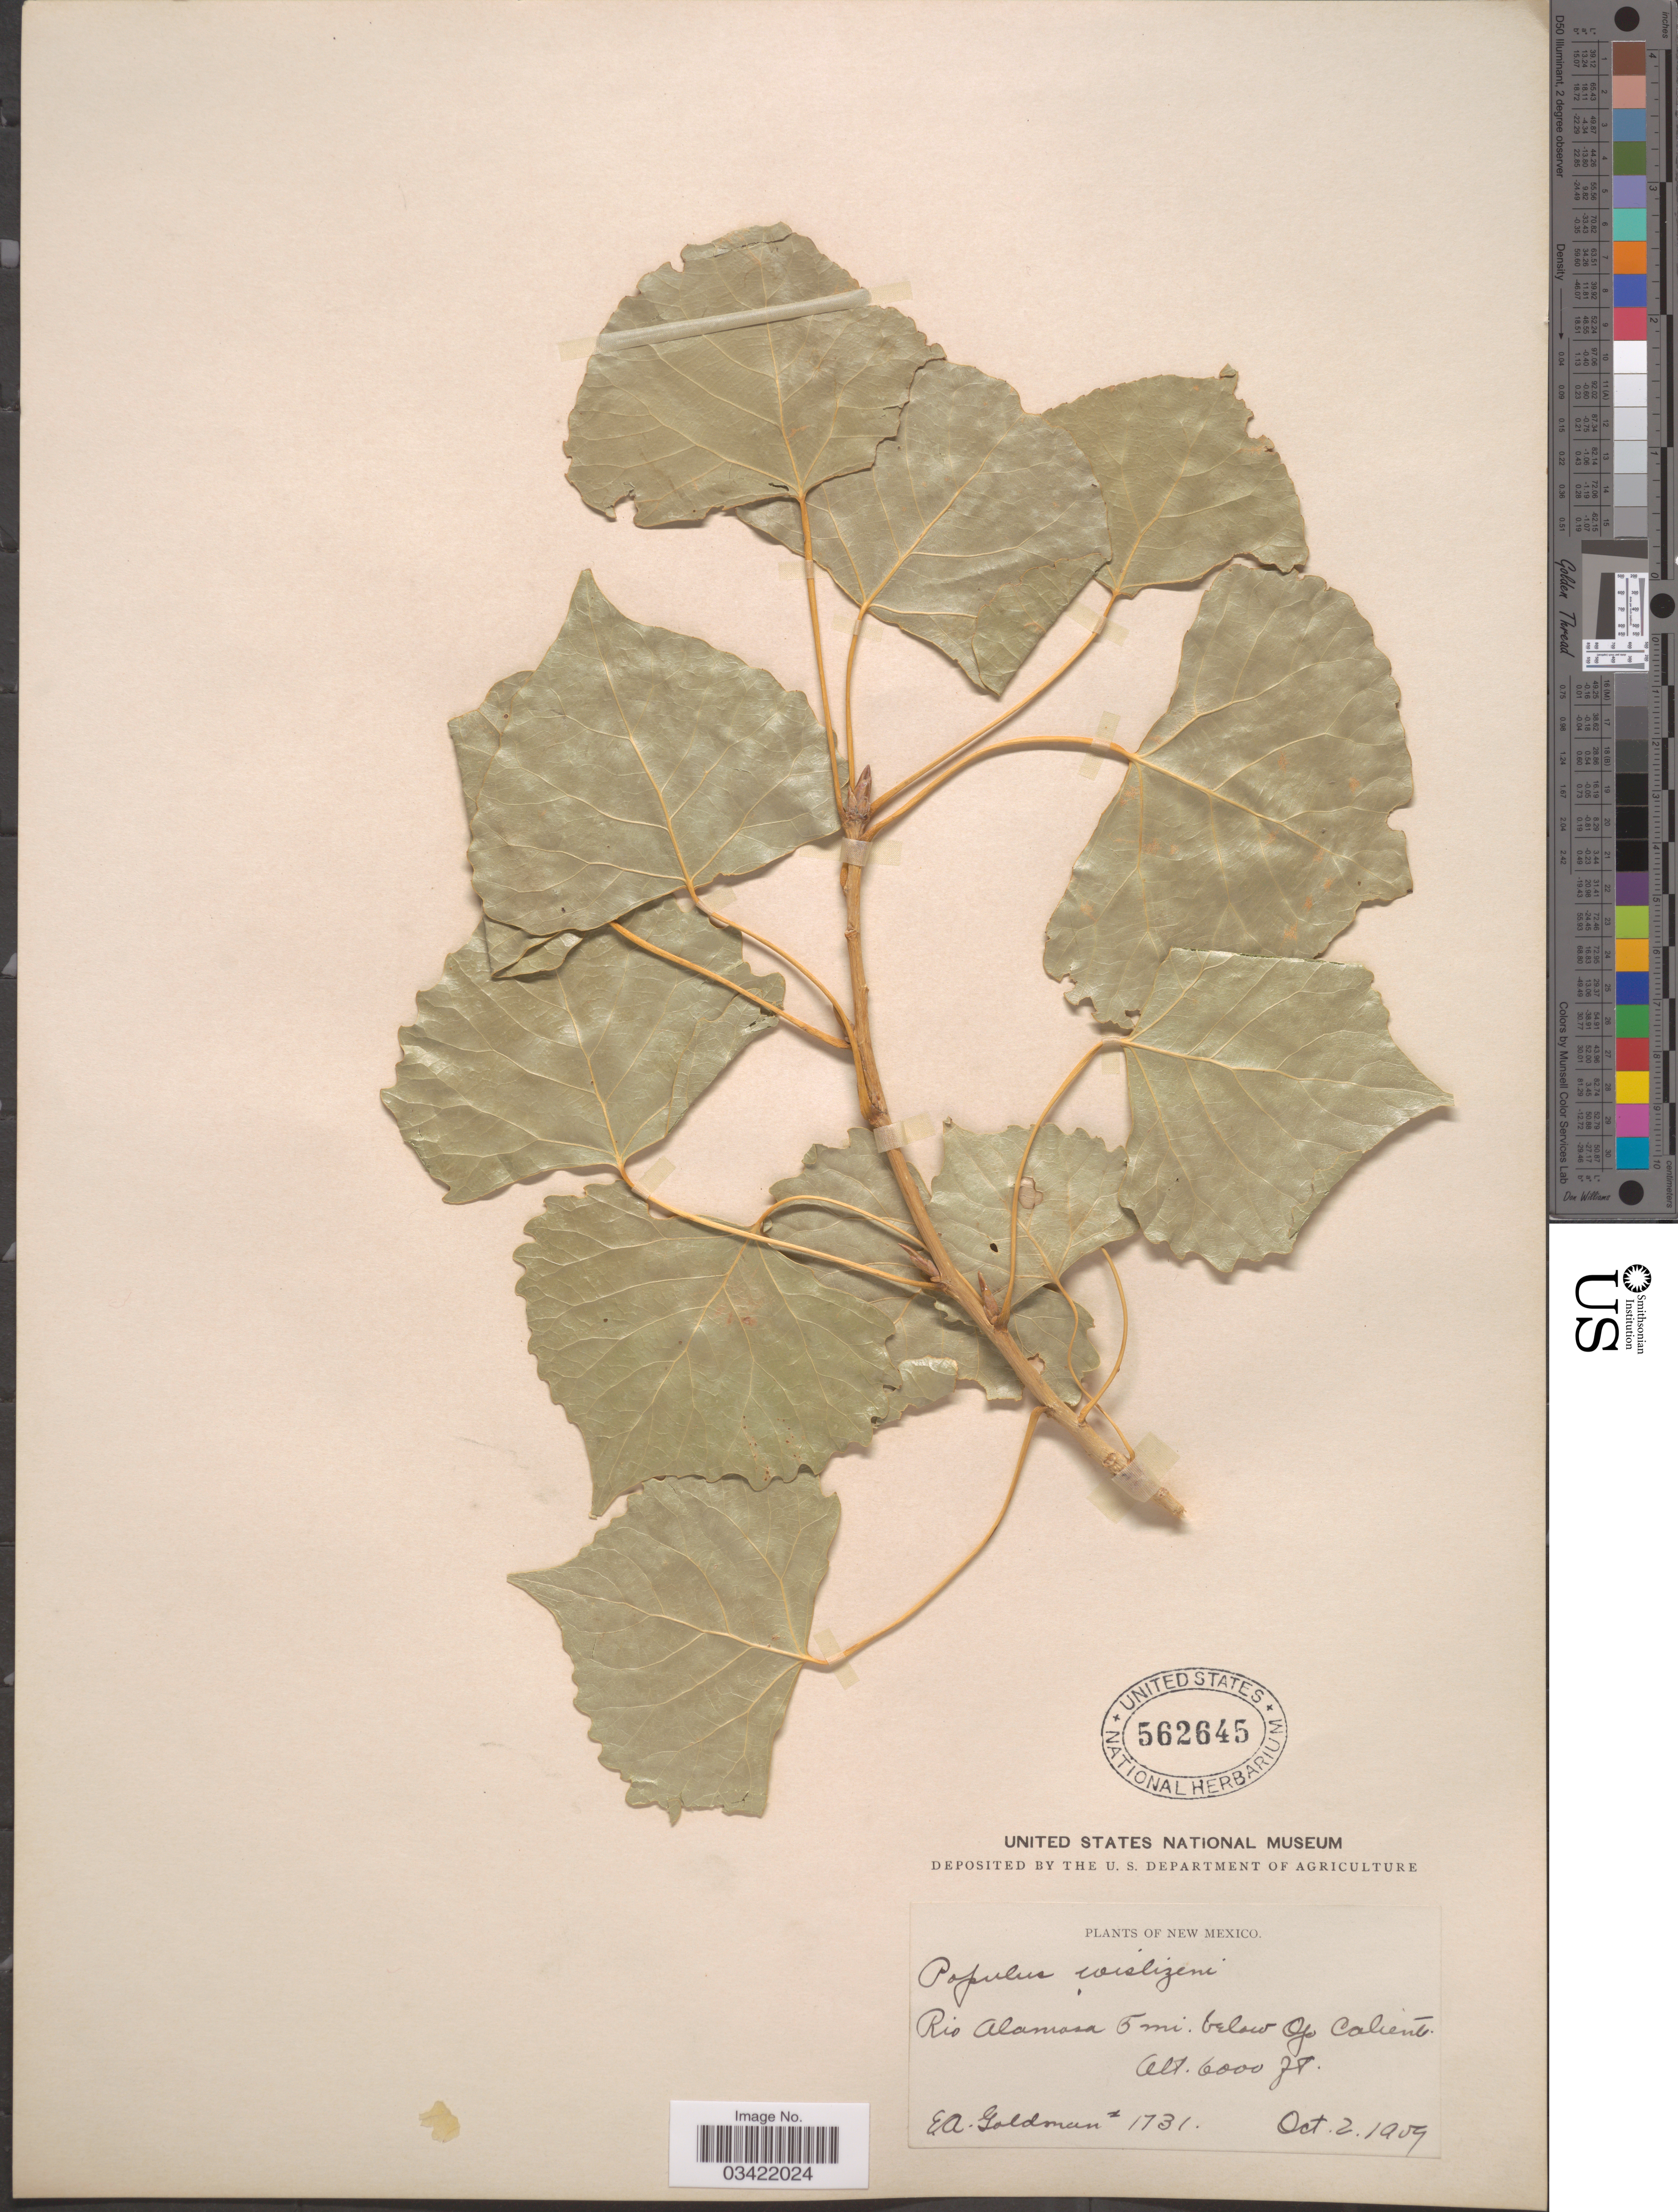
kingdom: Plantae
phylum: Tracheophyta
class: Magnoliopsida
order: Malpighiales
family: Salicaceae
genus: Populus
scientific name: Populus deltoides subsp. wislizeni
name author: (S. Watson) Eckenw.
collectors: E. A. Goldman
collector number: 1731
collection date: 1909-10-02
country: United States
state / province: New Mexico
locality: Rio Alamosa 5 mi. below Ojo Caliente.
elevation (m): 1829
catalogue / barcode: US 562645